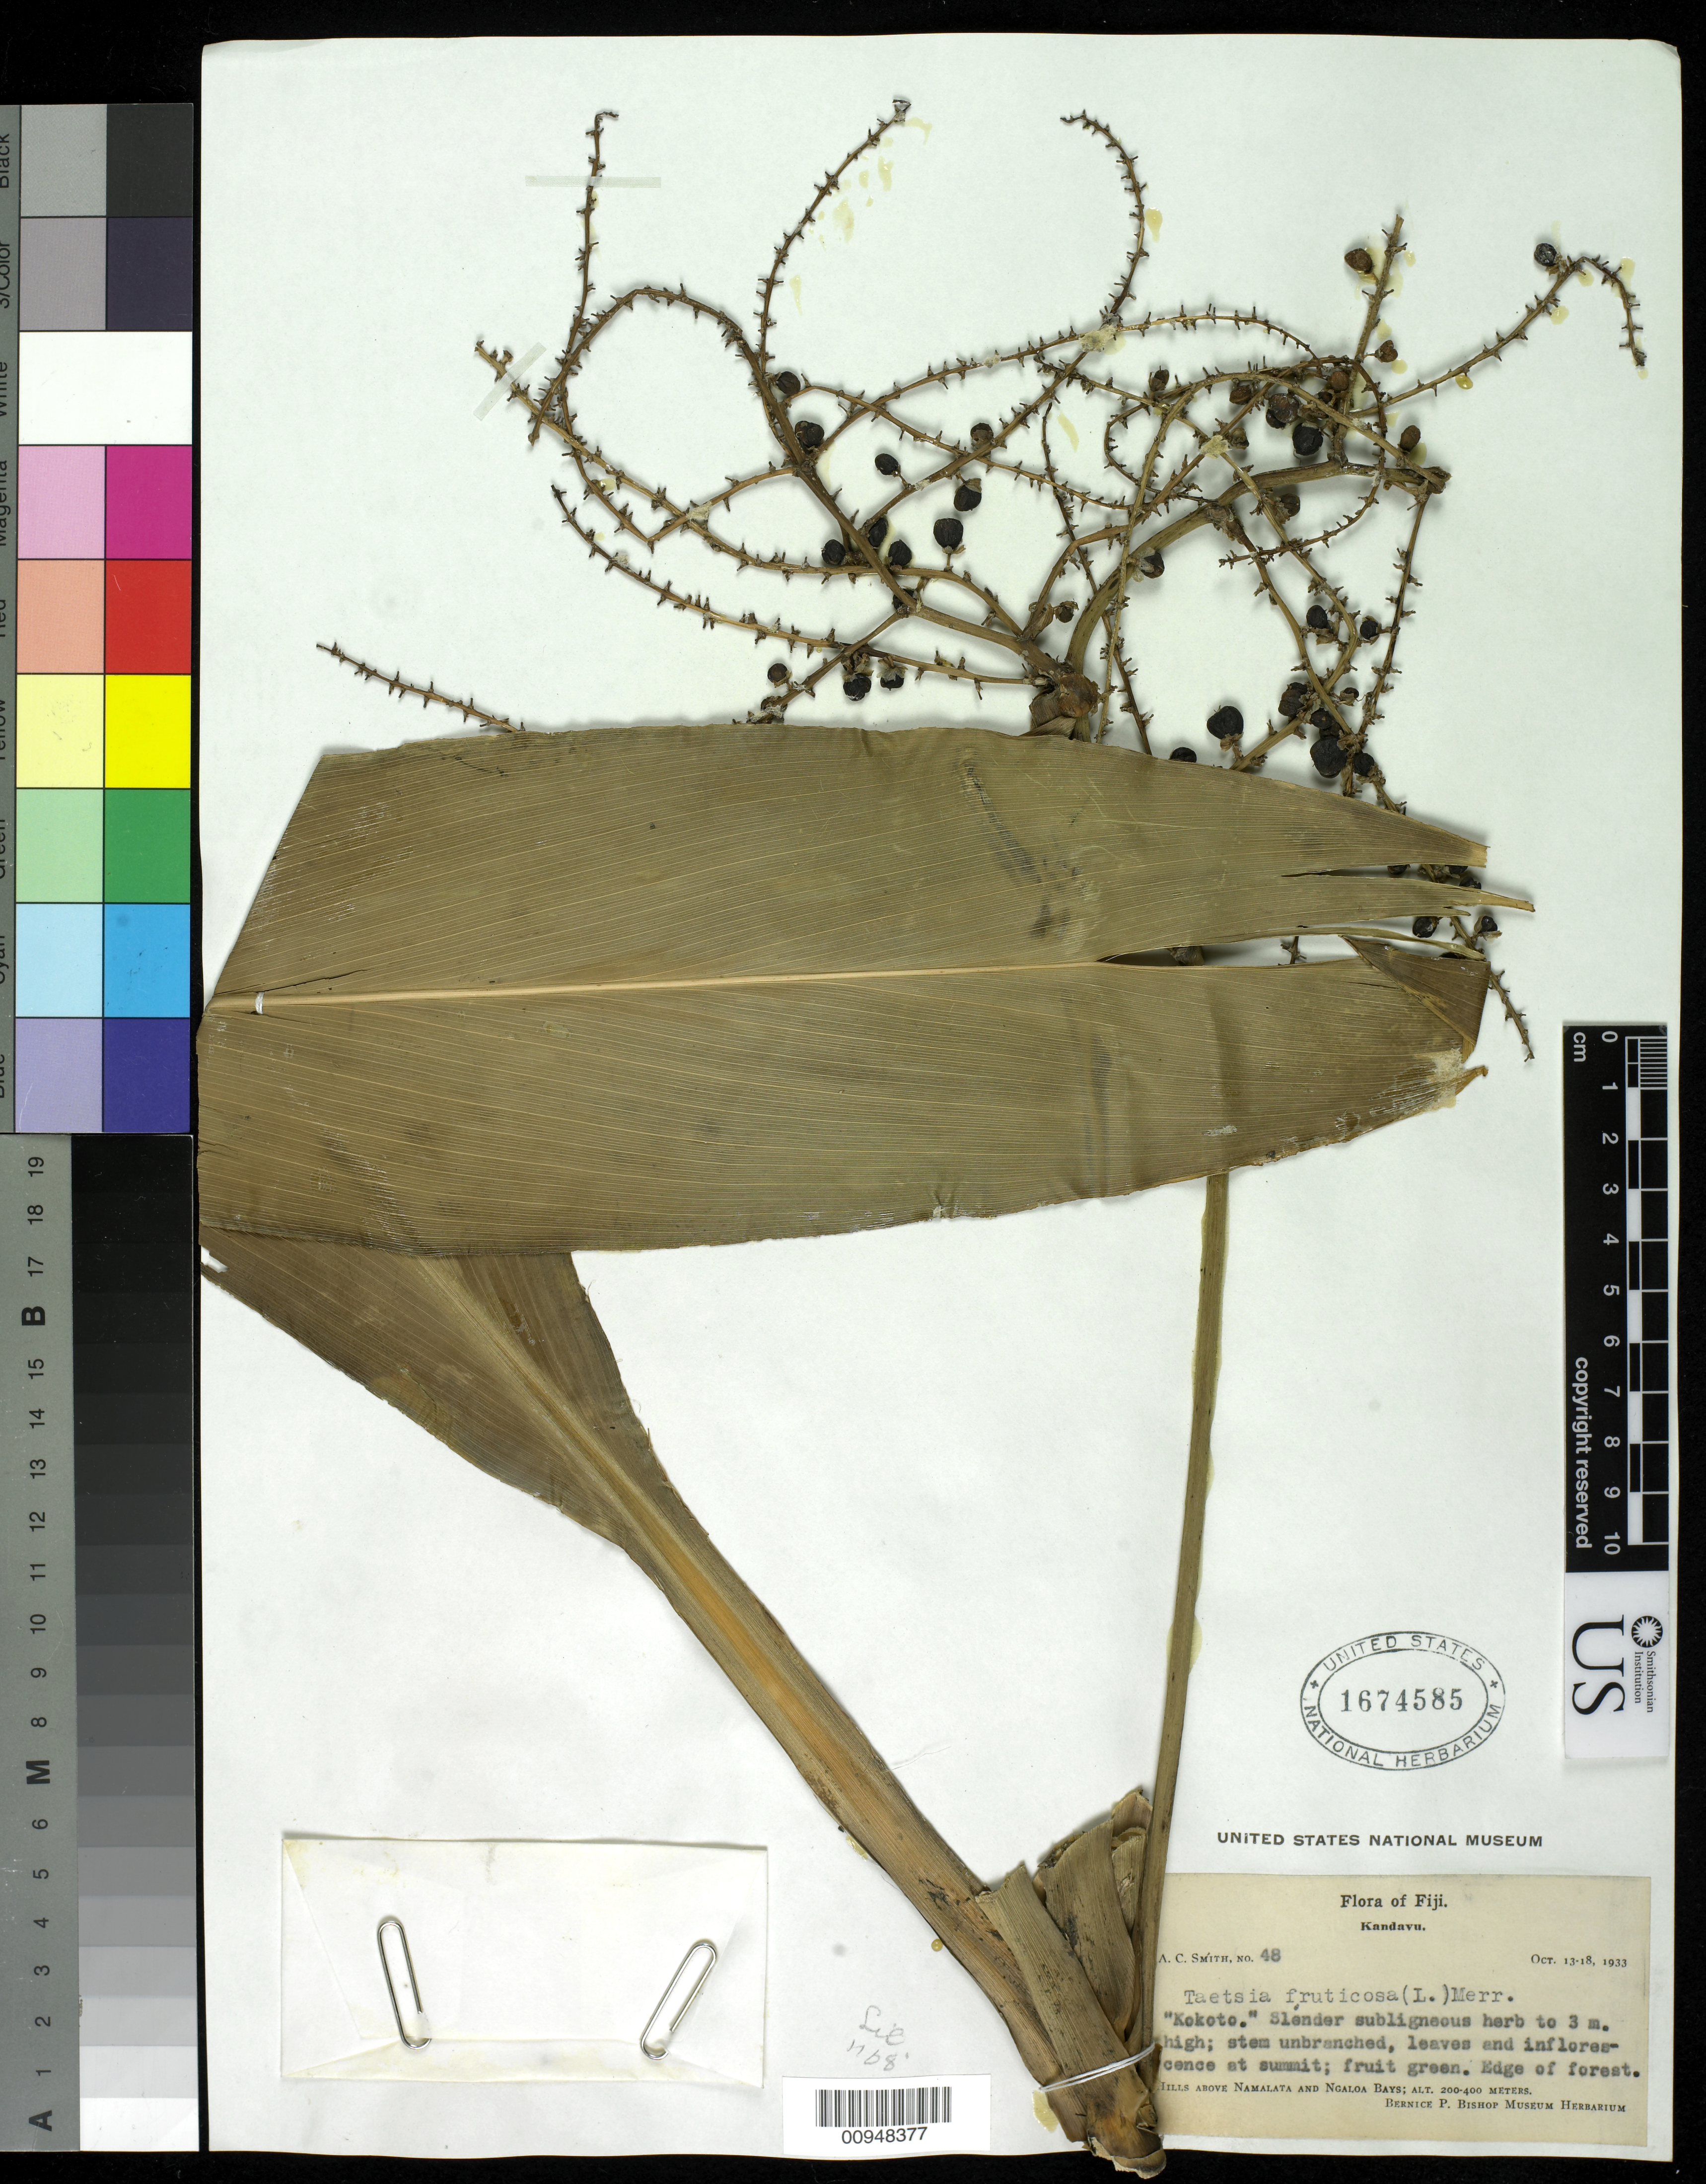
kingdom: Plantae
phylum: Tracheophyta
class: Liliopsida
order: Asparagales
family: Asparagaceae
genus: Cordyline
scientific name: Cordyline fruticosa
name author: (L.) A. Chev.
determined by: Strong, Mark T., (BOT), Smithsonian Institution - National Museum of Natural History (UNITED STATES)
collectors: C. A. Smith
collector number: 48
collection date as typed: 13 Oct 1933 to 18 Oct 1933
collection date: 1933-10-13/1933-10-18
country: Fiji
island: Kadavu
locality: Hills above Namalata and Ngaloa Bays.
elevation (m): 200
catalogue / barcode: US 1674585